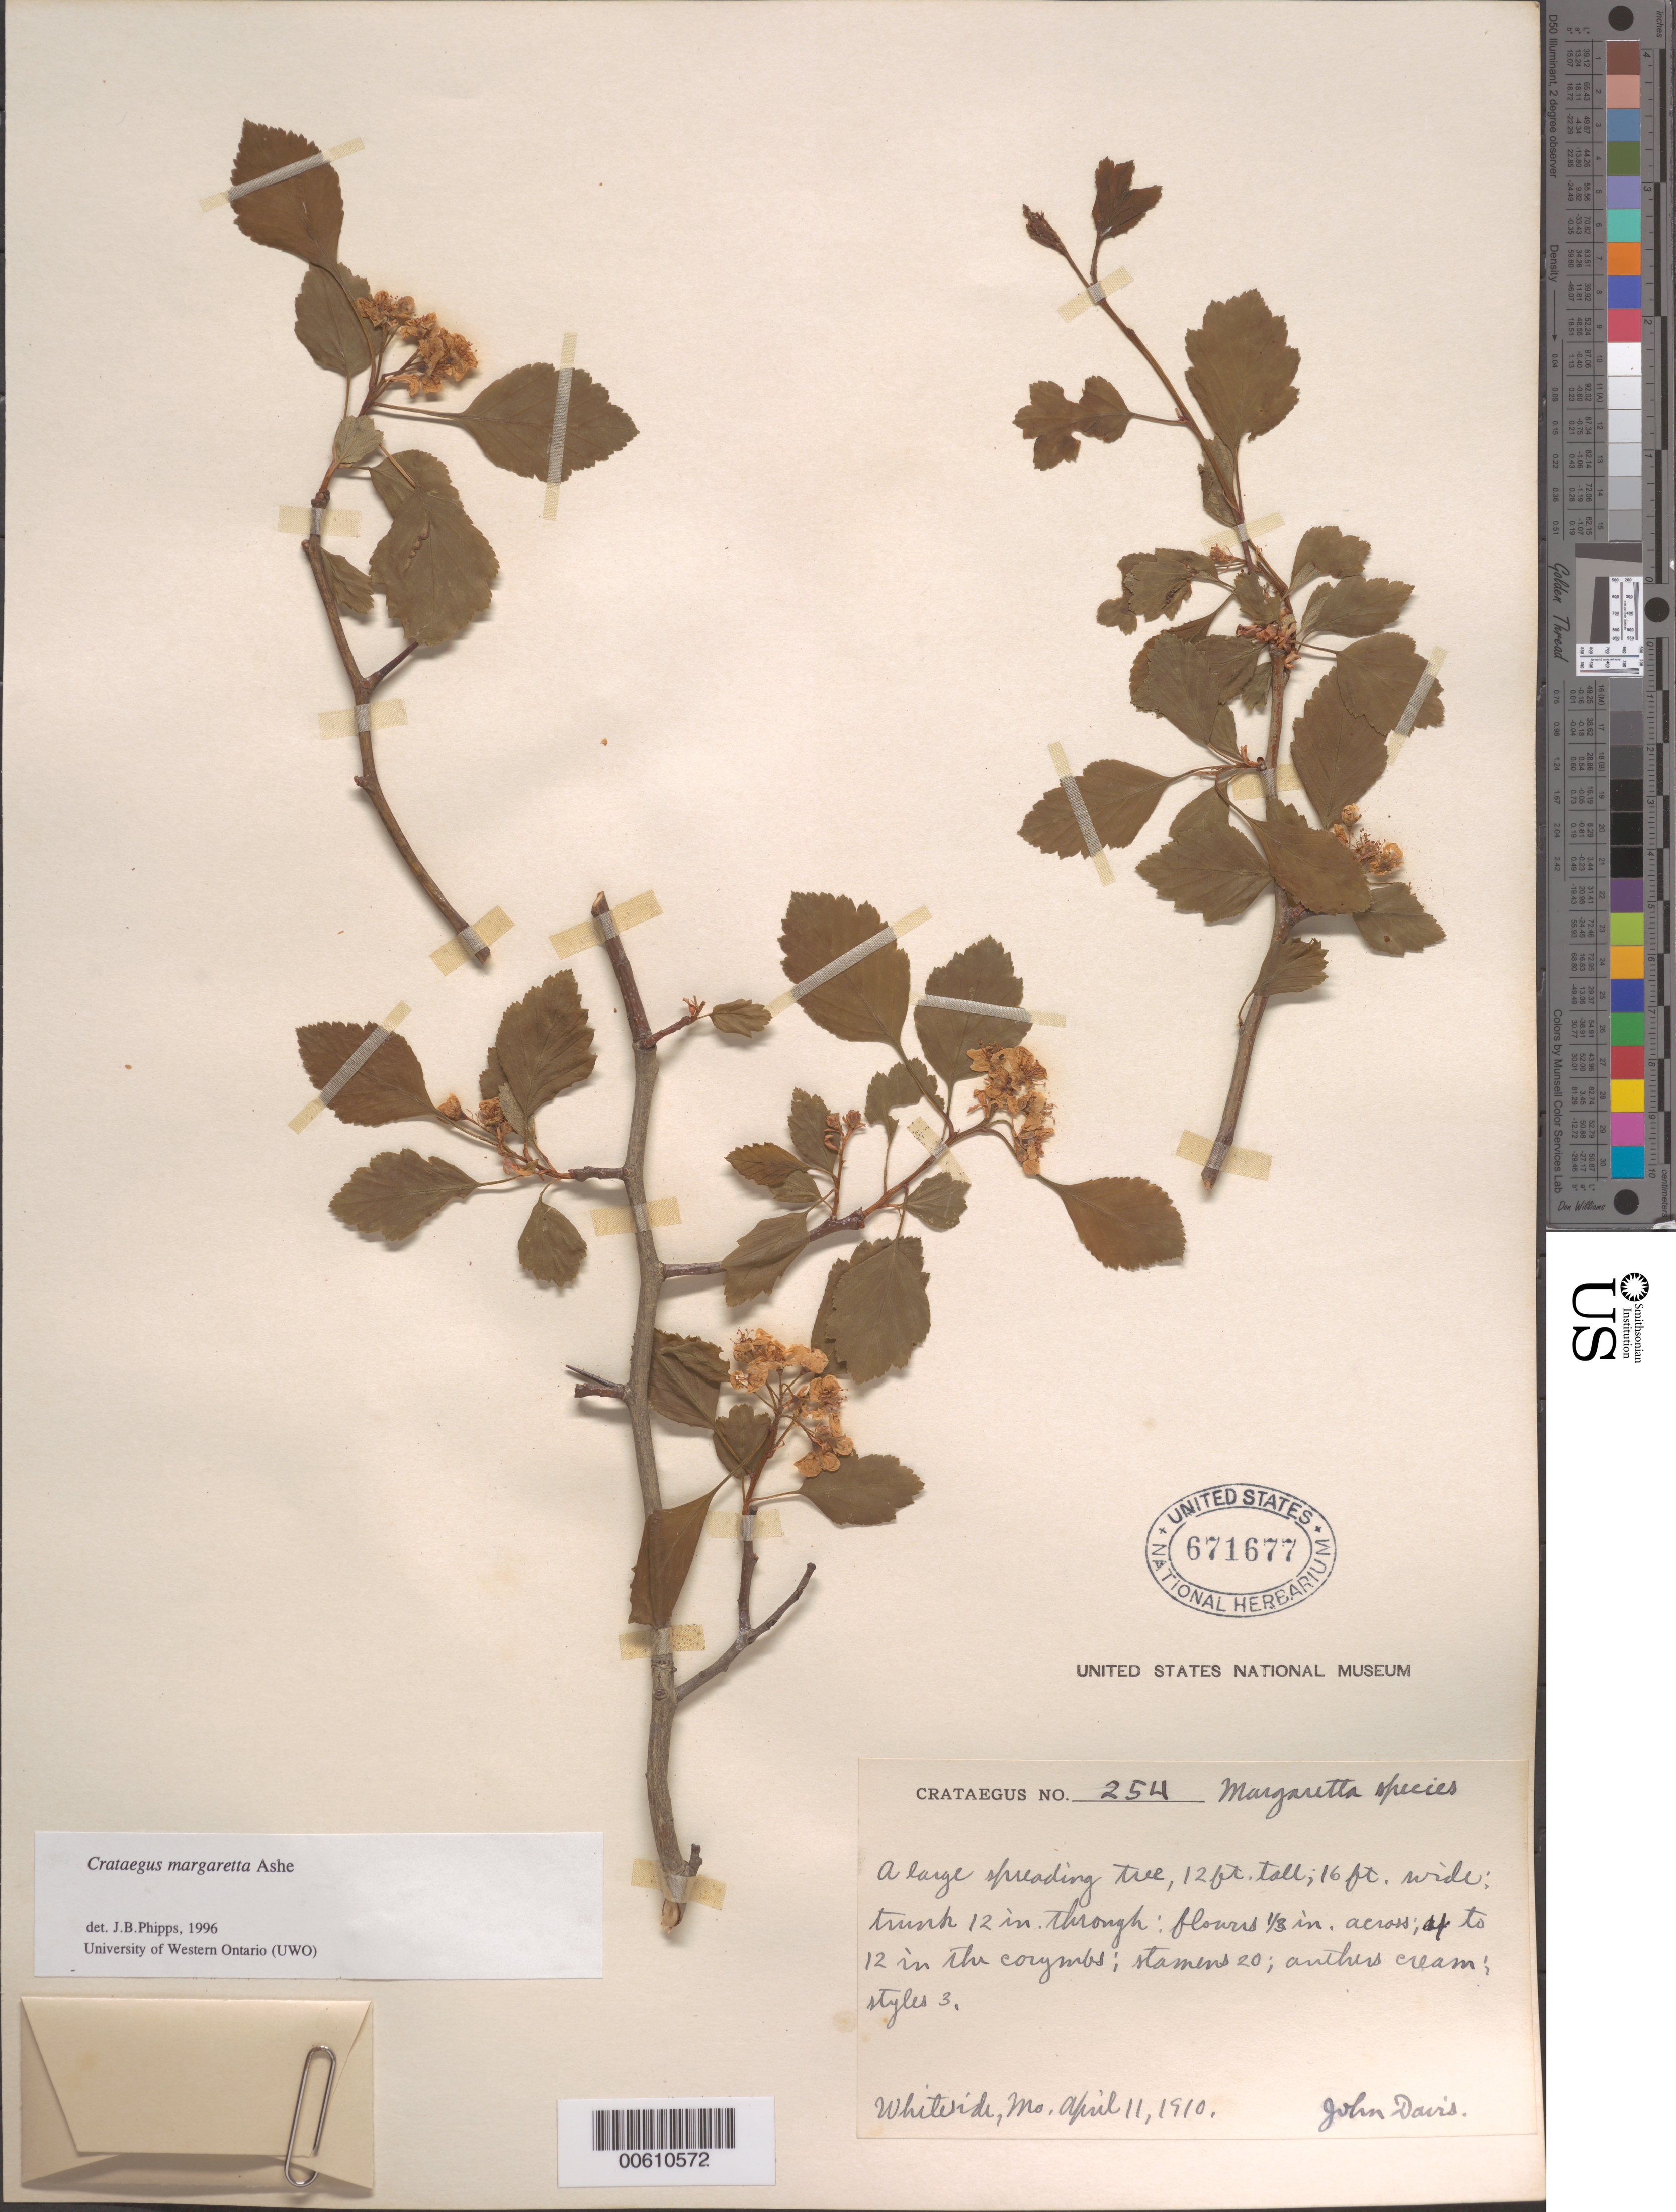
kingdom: Plantae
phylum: Tracheophyta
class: Magnoliopsida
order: Rosales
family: Rosaceae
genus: Crataegus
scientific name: Crataegus margarettae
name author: Ashe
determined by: Phipps, James B., (UWO), University of Western Ontario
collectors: J. Davis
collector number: Crataegus no. 254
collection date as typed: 11 Apr 1910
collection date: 1910-04-11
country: United States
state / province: Missouri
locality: Whiteside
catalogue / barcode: US 671677